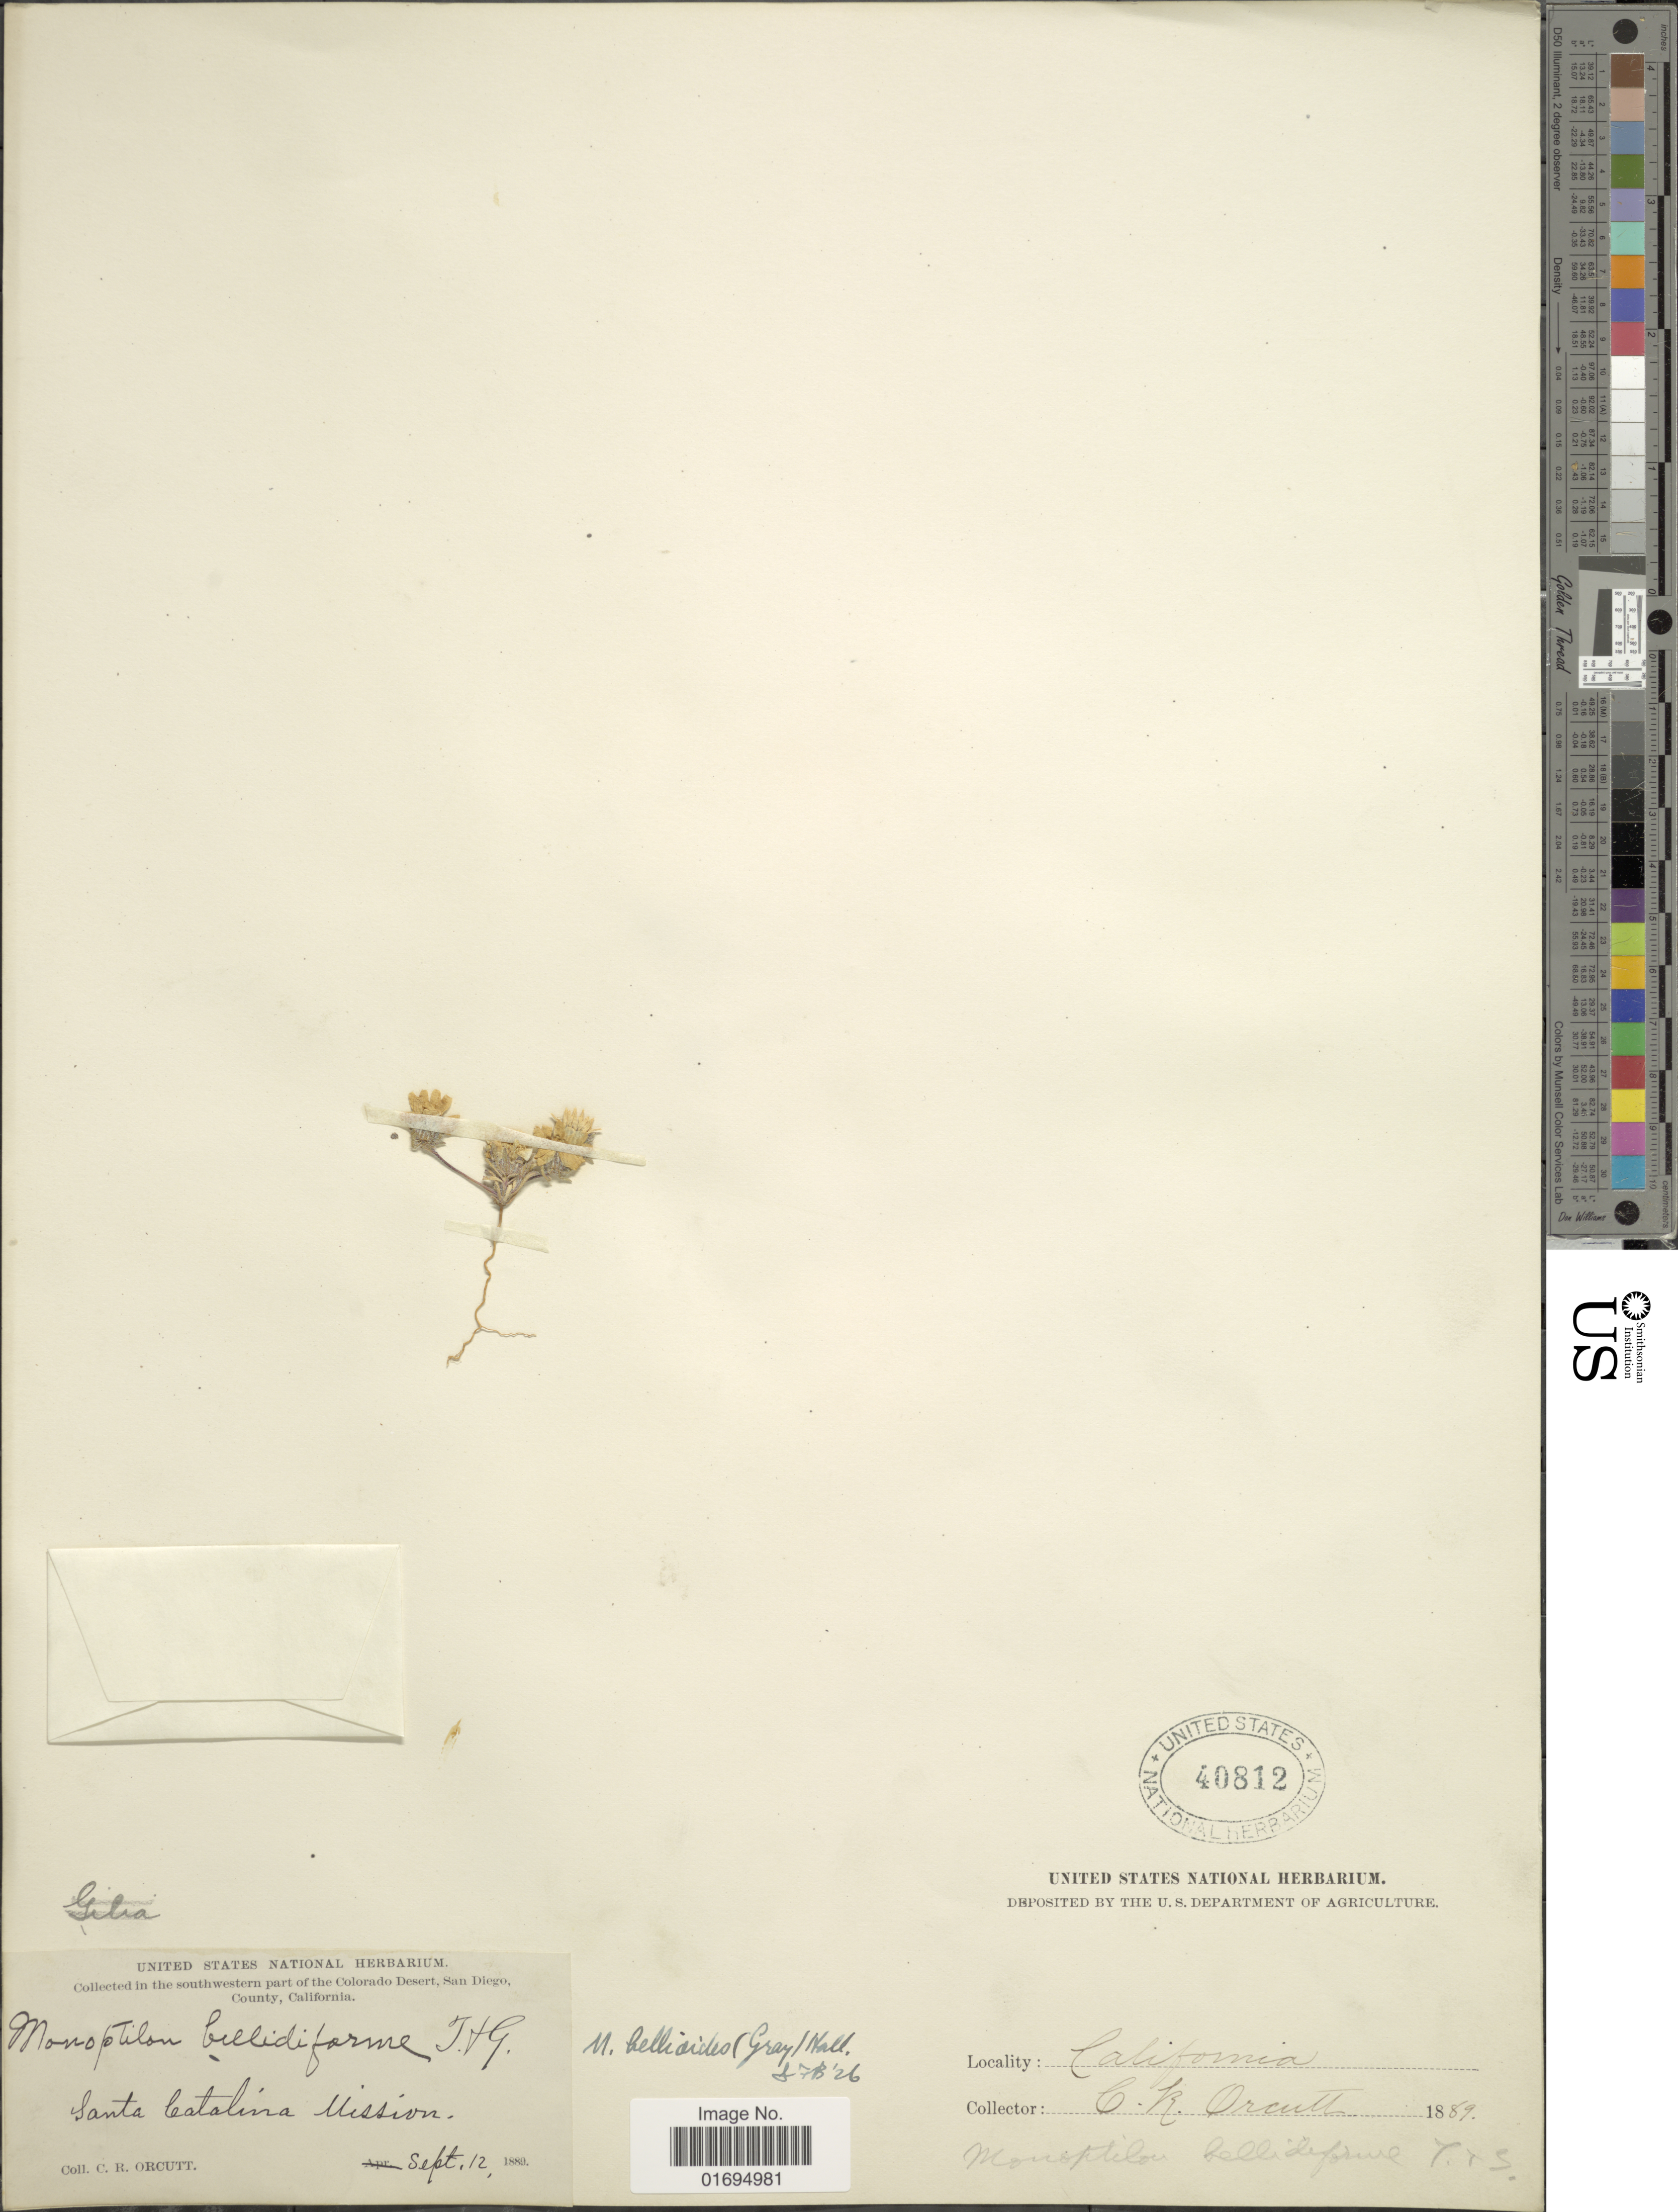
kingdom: Plantae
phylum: Tracheophyta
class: Magnoliopsida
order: Asterales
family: Asteraceae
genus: Monoptilon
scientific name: Monoptilon bellioides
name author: (A. Gray) H.M. Hall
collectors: C. R. Orcutt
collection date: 1880-09-12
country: United States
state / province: California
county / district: San Diego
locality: Santa Catalina Mission, southwestern part of the Colorado Desert, San Diego County.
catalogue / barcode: US 40812